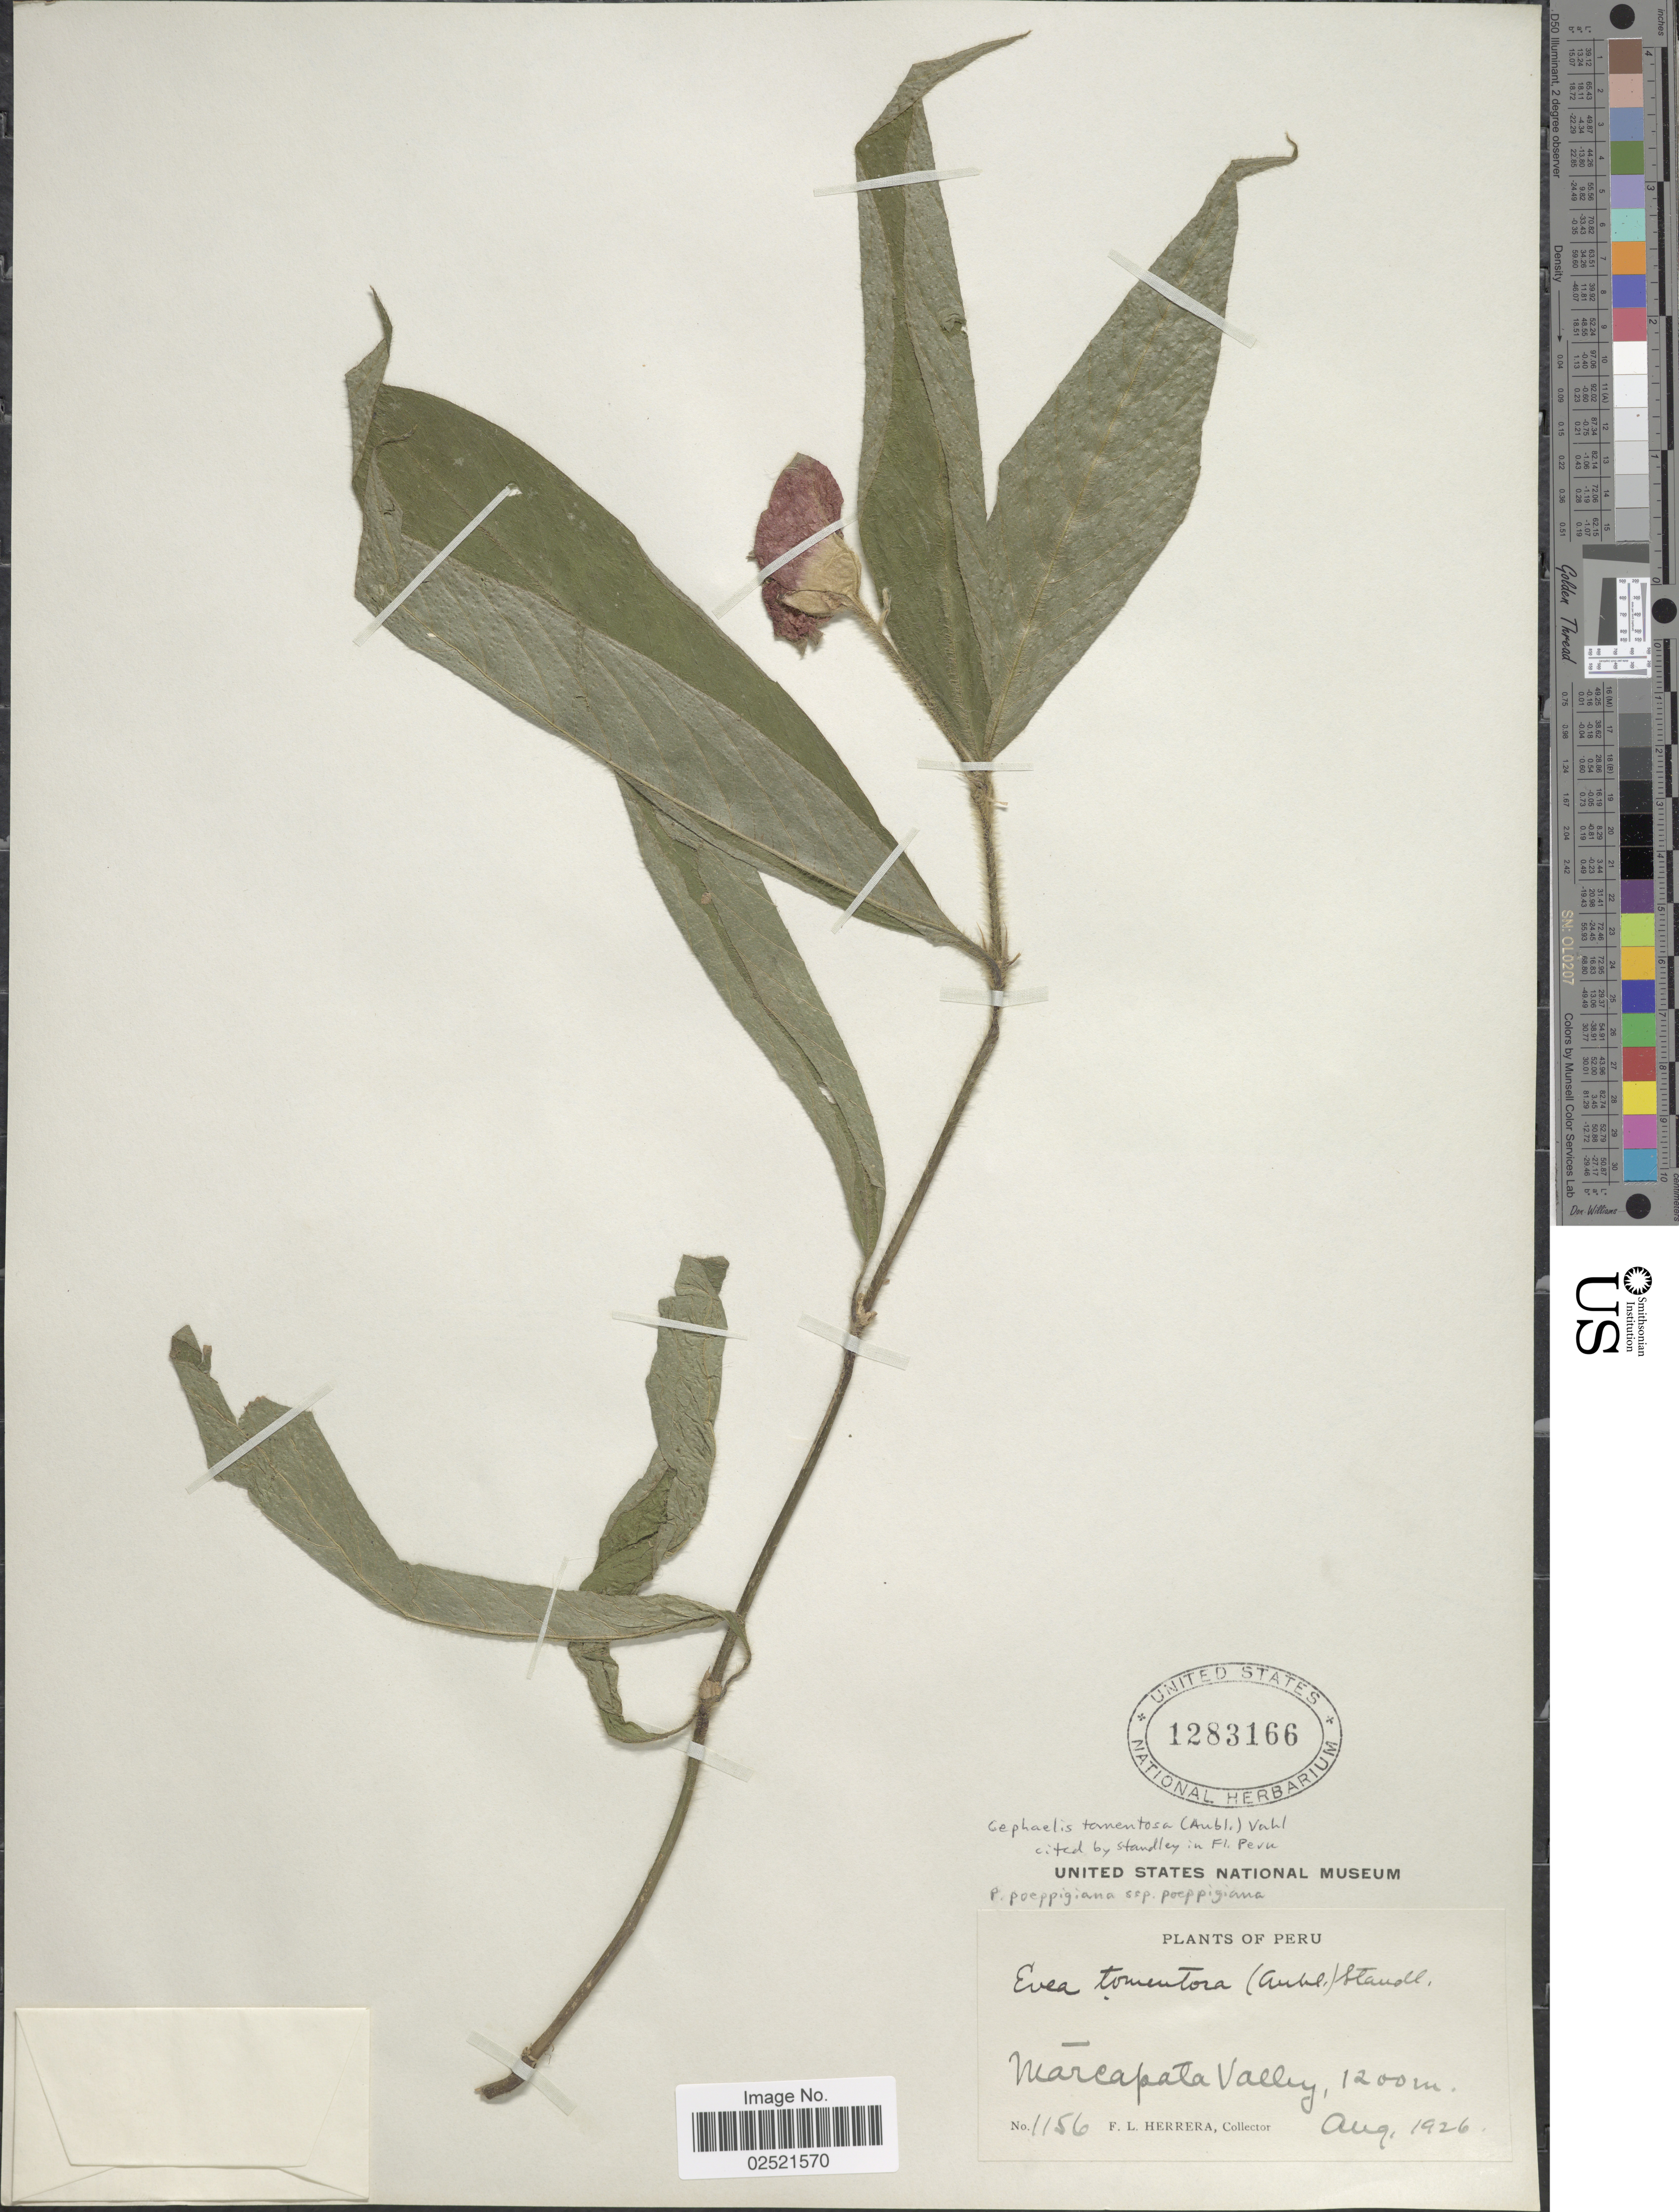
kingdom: Plantae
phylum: Tracheophyta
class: Magnoliopsida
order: Gentianales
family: Rubiaceae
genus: Psychotria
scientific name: Psychotria poeppigiana subsp. poeppigiana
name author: Müll. Arg.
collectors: F. L. Herrera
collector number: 1156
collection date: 1926-08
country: Peru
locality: Marcapata Valley.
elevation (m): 1200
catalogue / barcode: US 1283166